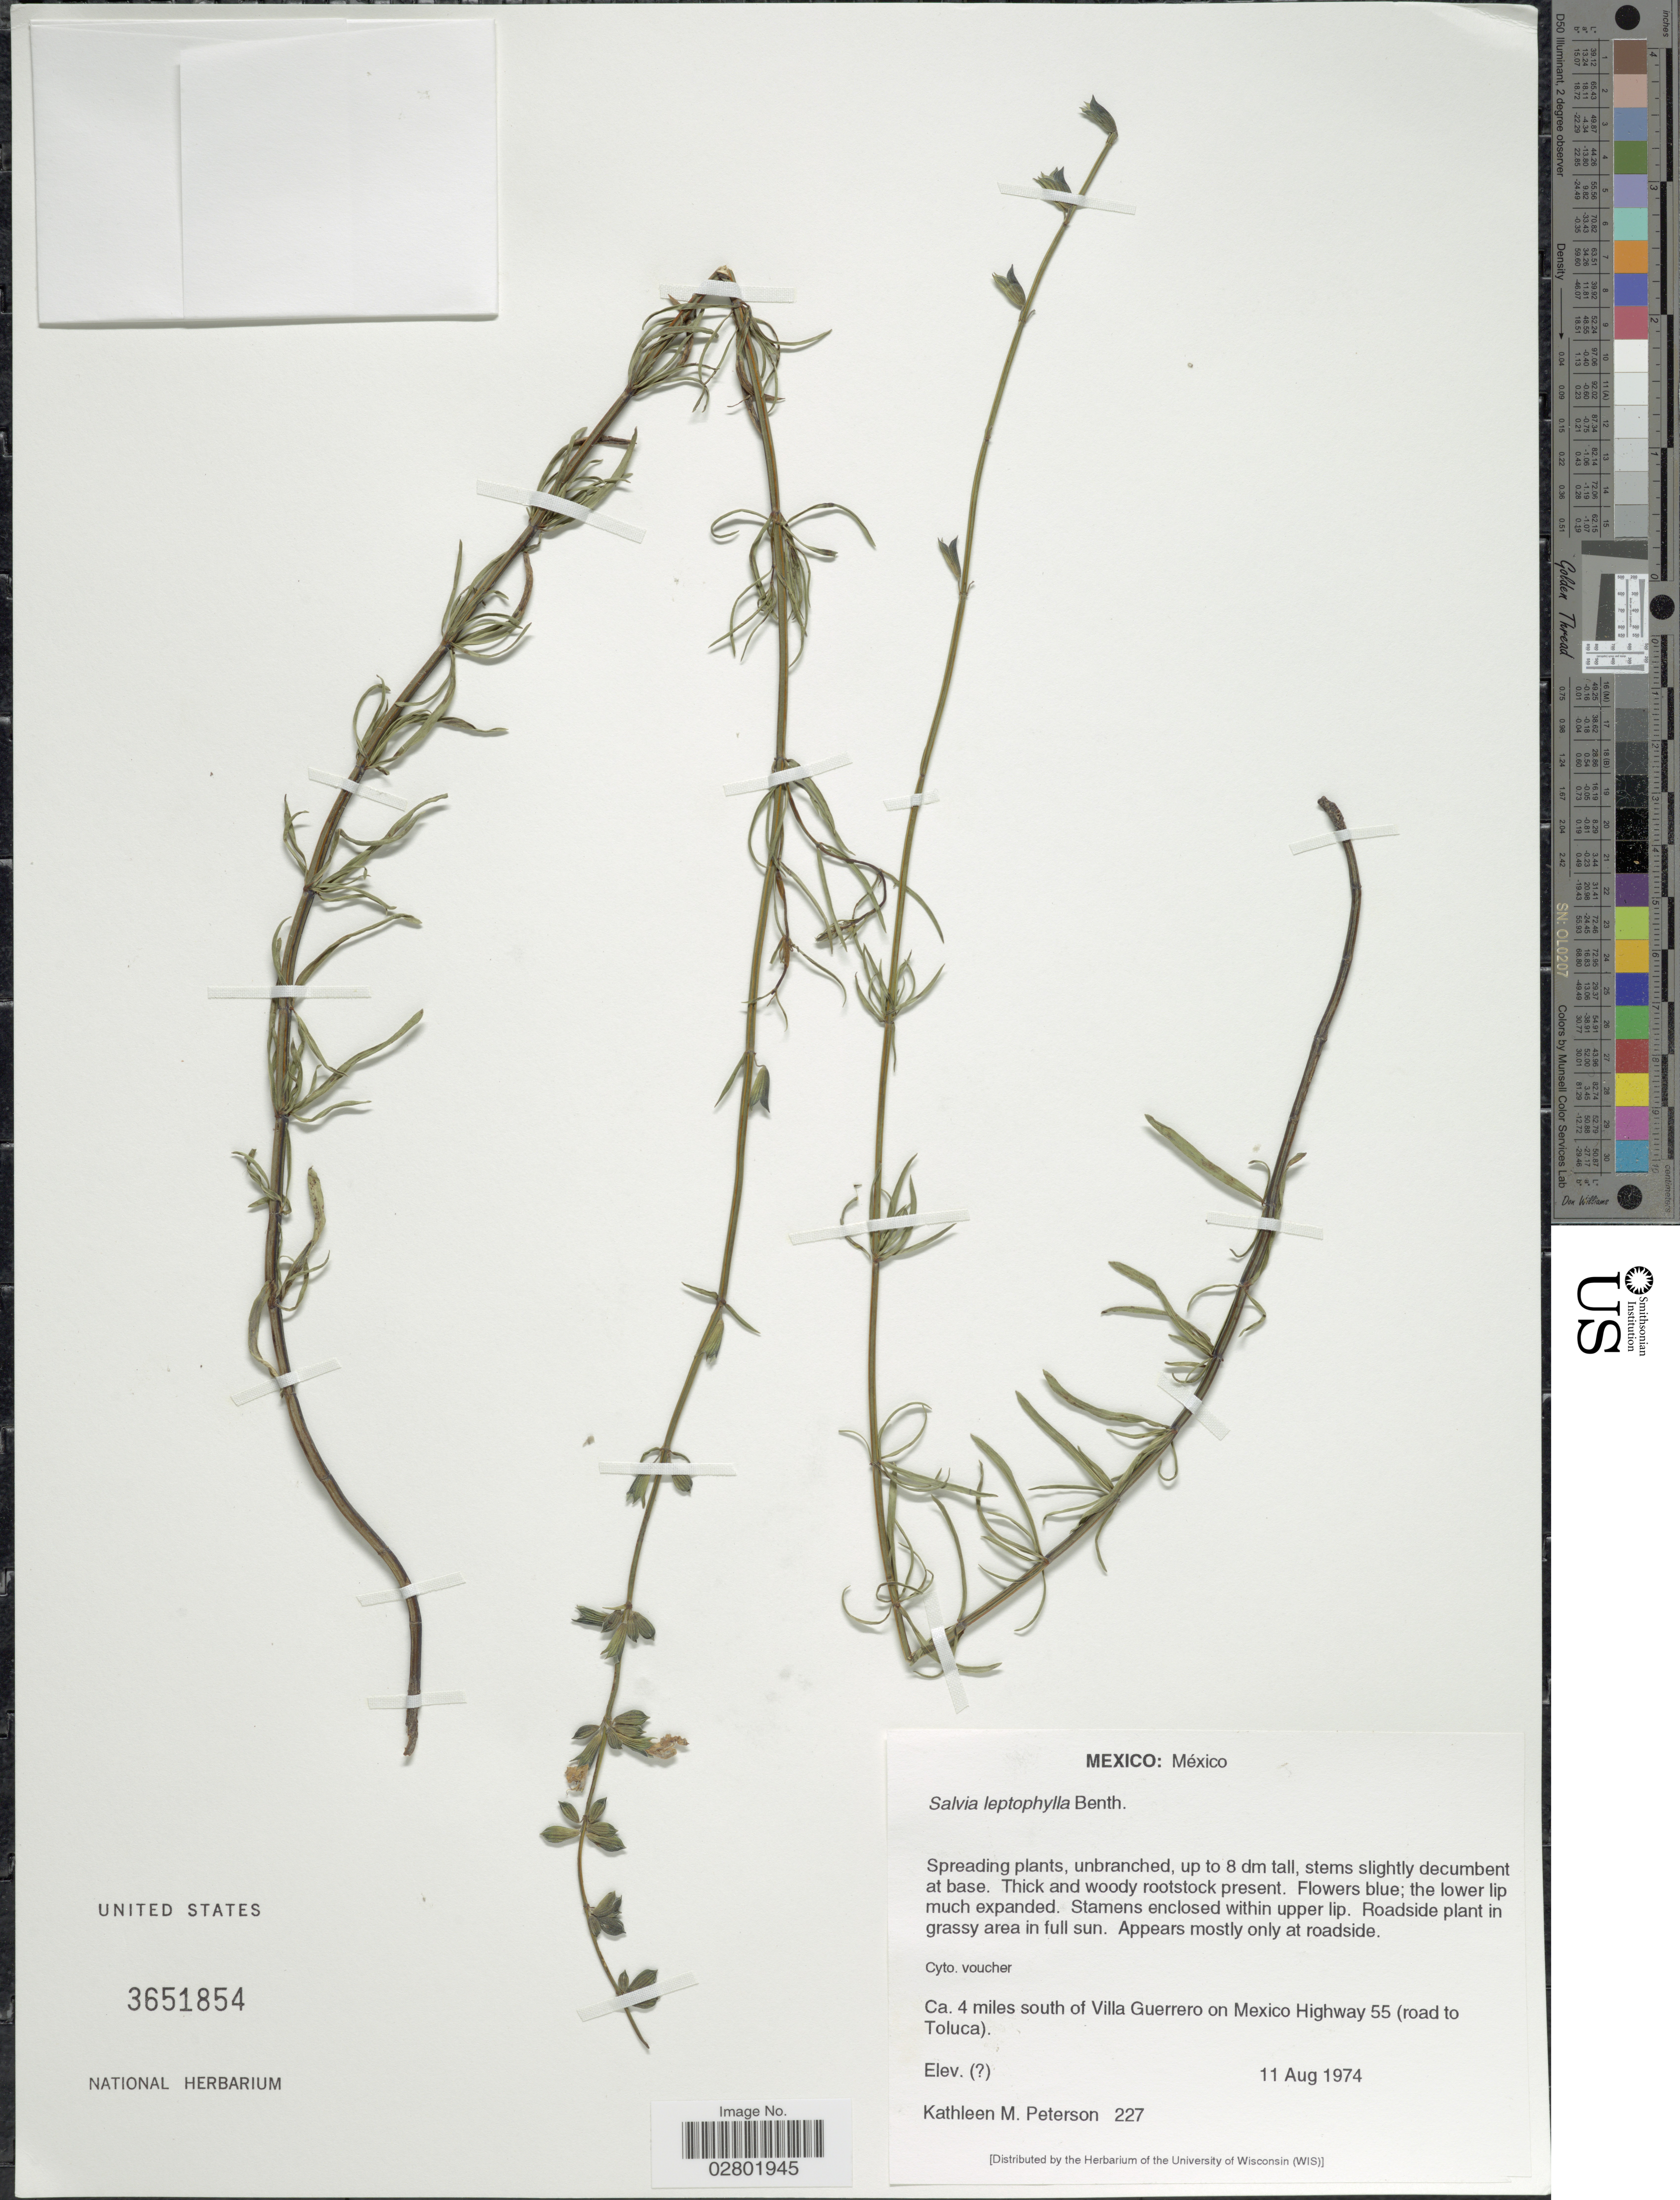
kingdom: Plantae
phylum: Tracheophyta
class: Magnoliopsida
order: Lamiales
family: Lamiaceae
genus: Salvia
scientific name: Salvia leptophylla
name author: Benth.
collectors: K. Peterson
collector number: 227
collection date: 1974-08-11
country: Mexico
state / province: México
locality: Ca. 4 miles south of Villa Guerrero on Mexico Highway 55 (road to Toluca).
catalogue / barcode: US 3651854